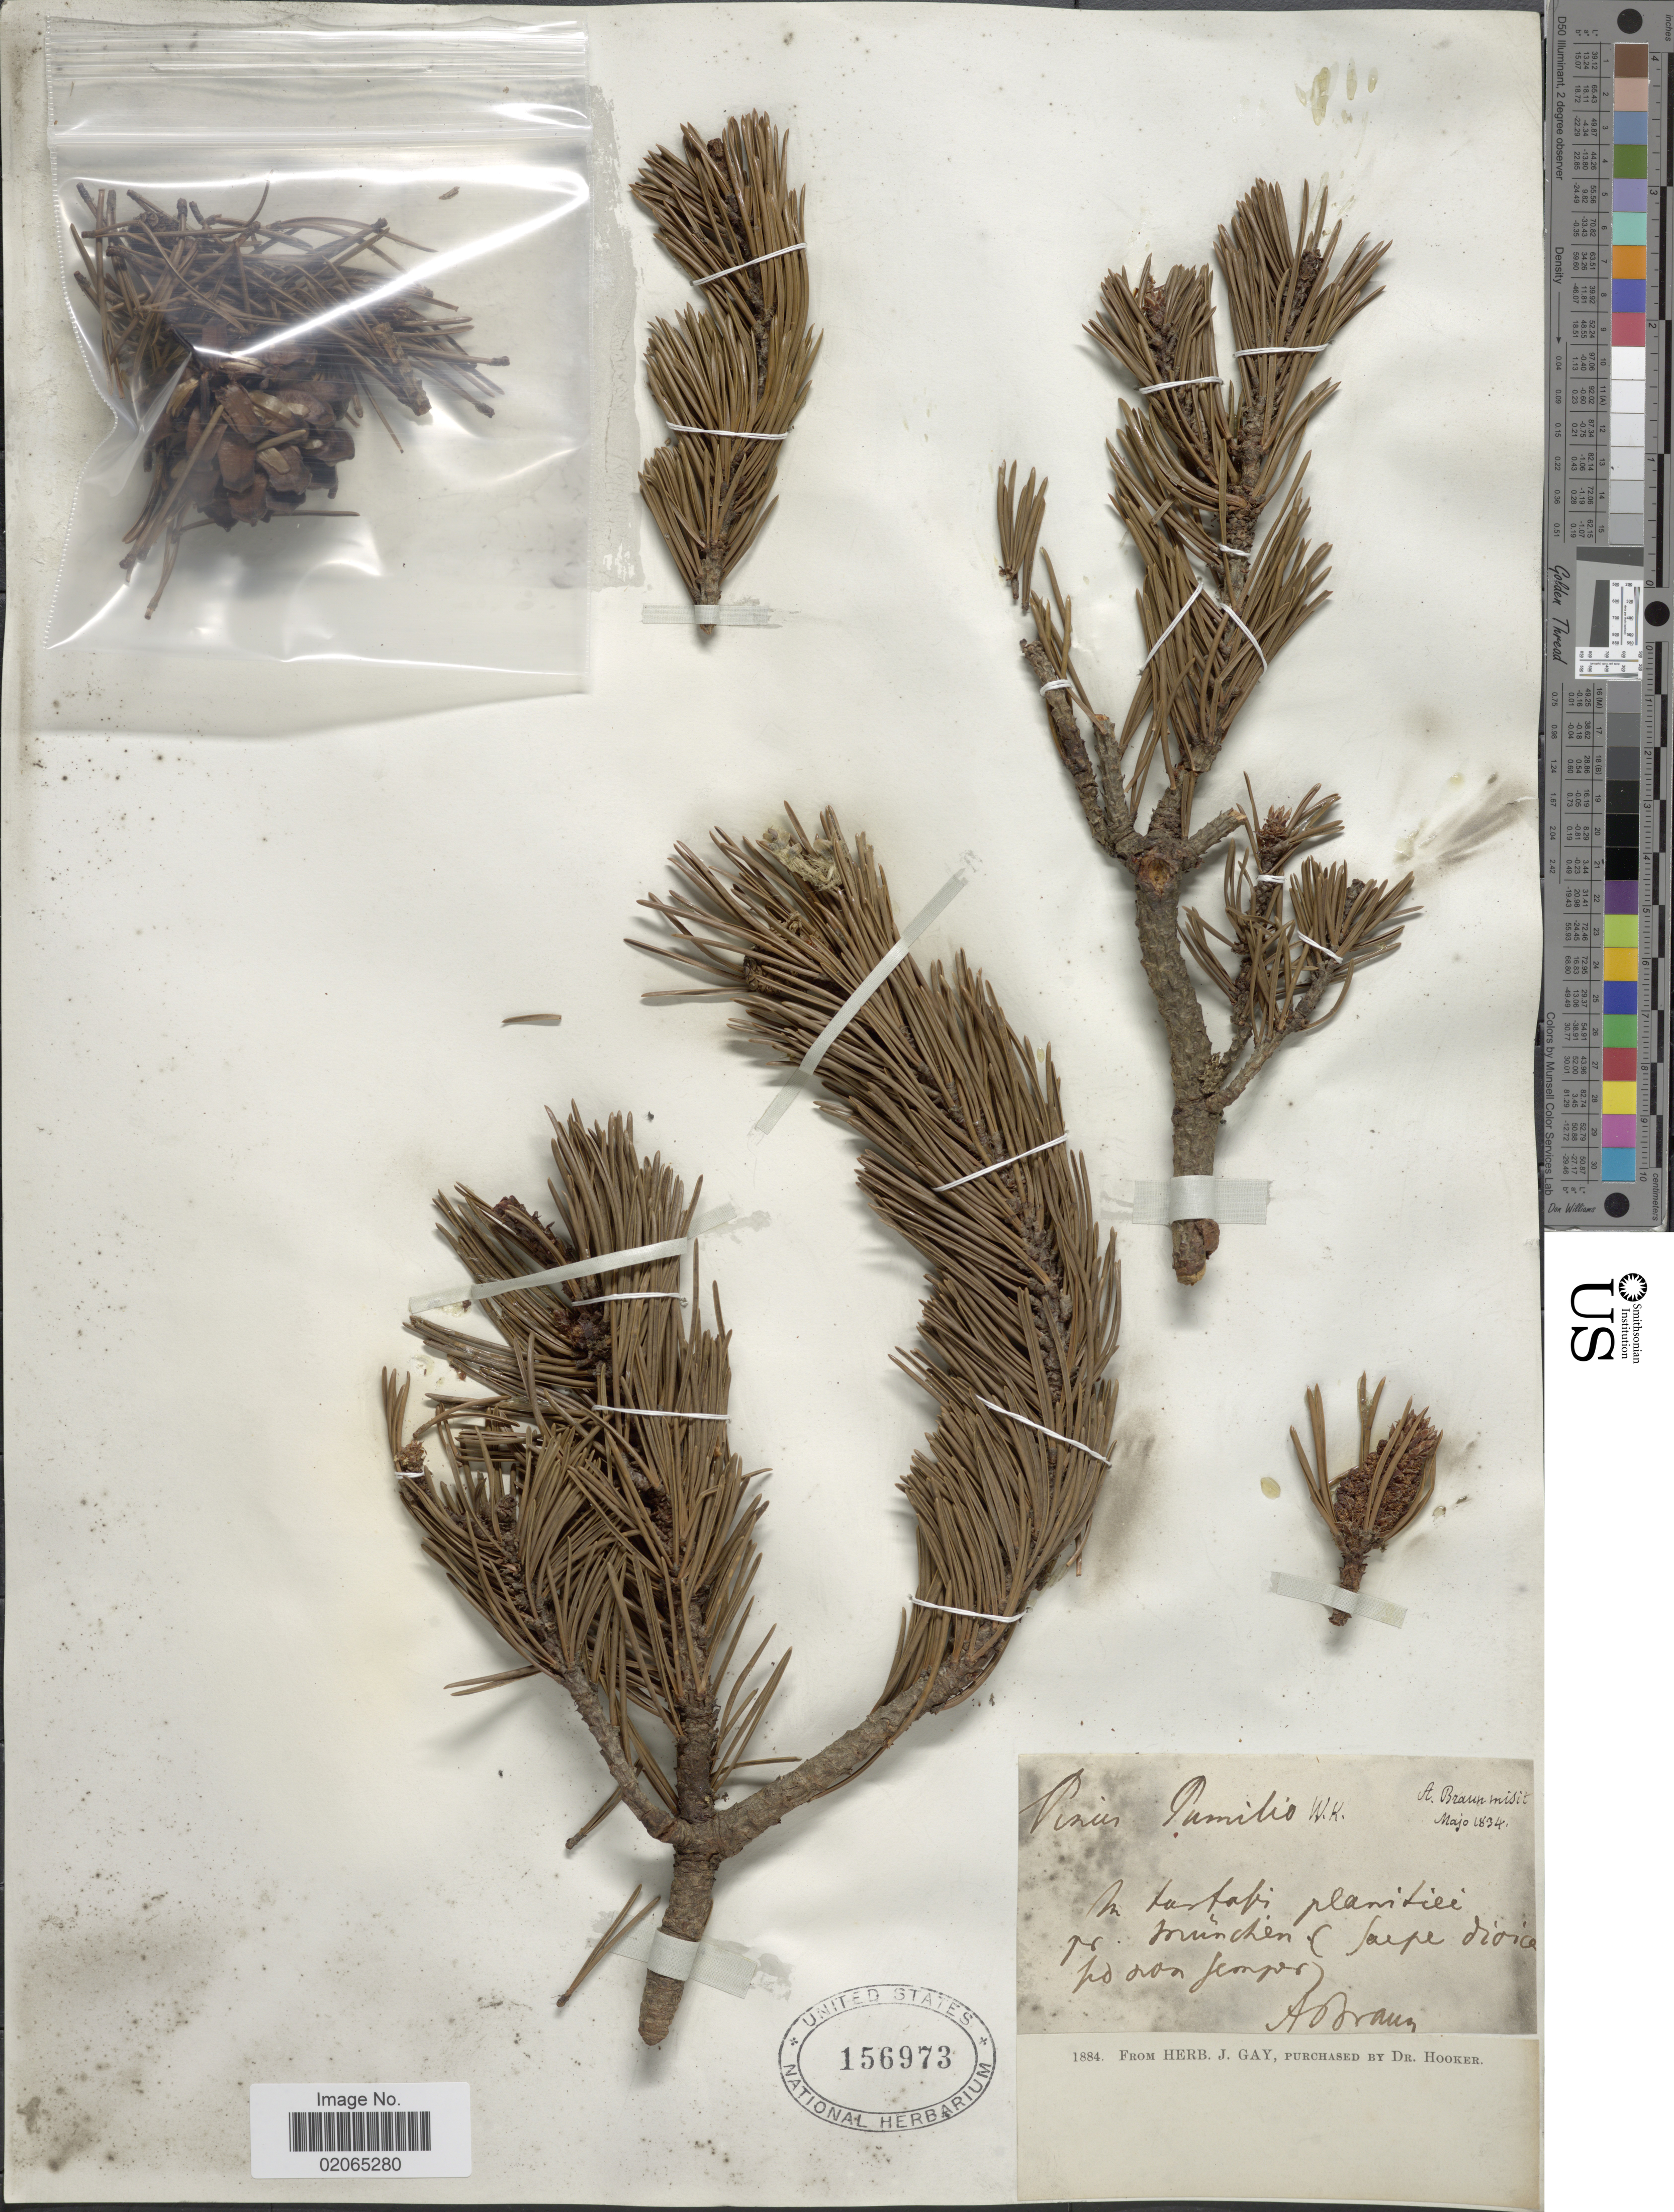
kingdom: Plantae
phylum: Tracheophyta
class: Pinopsida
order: Pinales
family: Pinaceae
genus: Pinus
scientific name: Pinus mugo var. pumilio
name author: (Haenke) Zenari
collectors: A. Braun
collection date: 1834-05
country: Germany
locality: pr. München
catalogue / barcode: US 156973